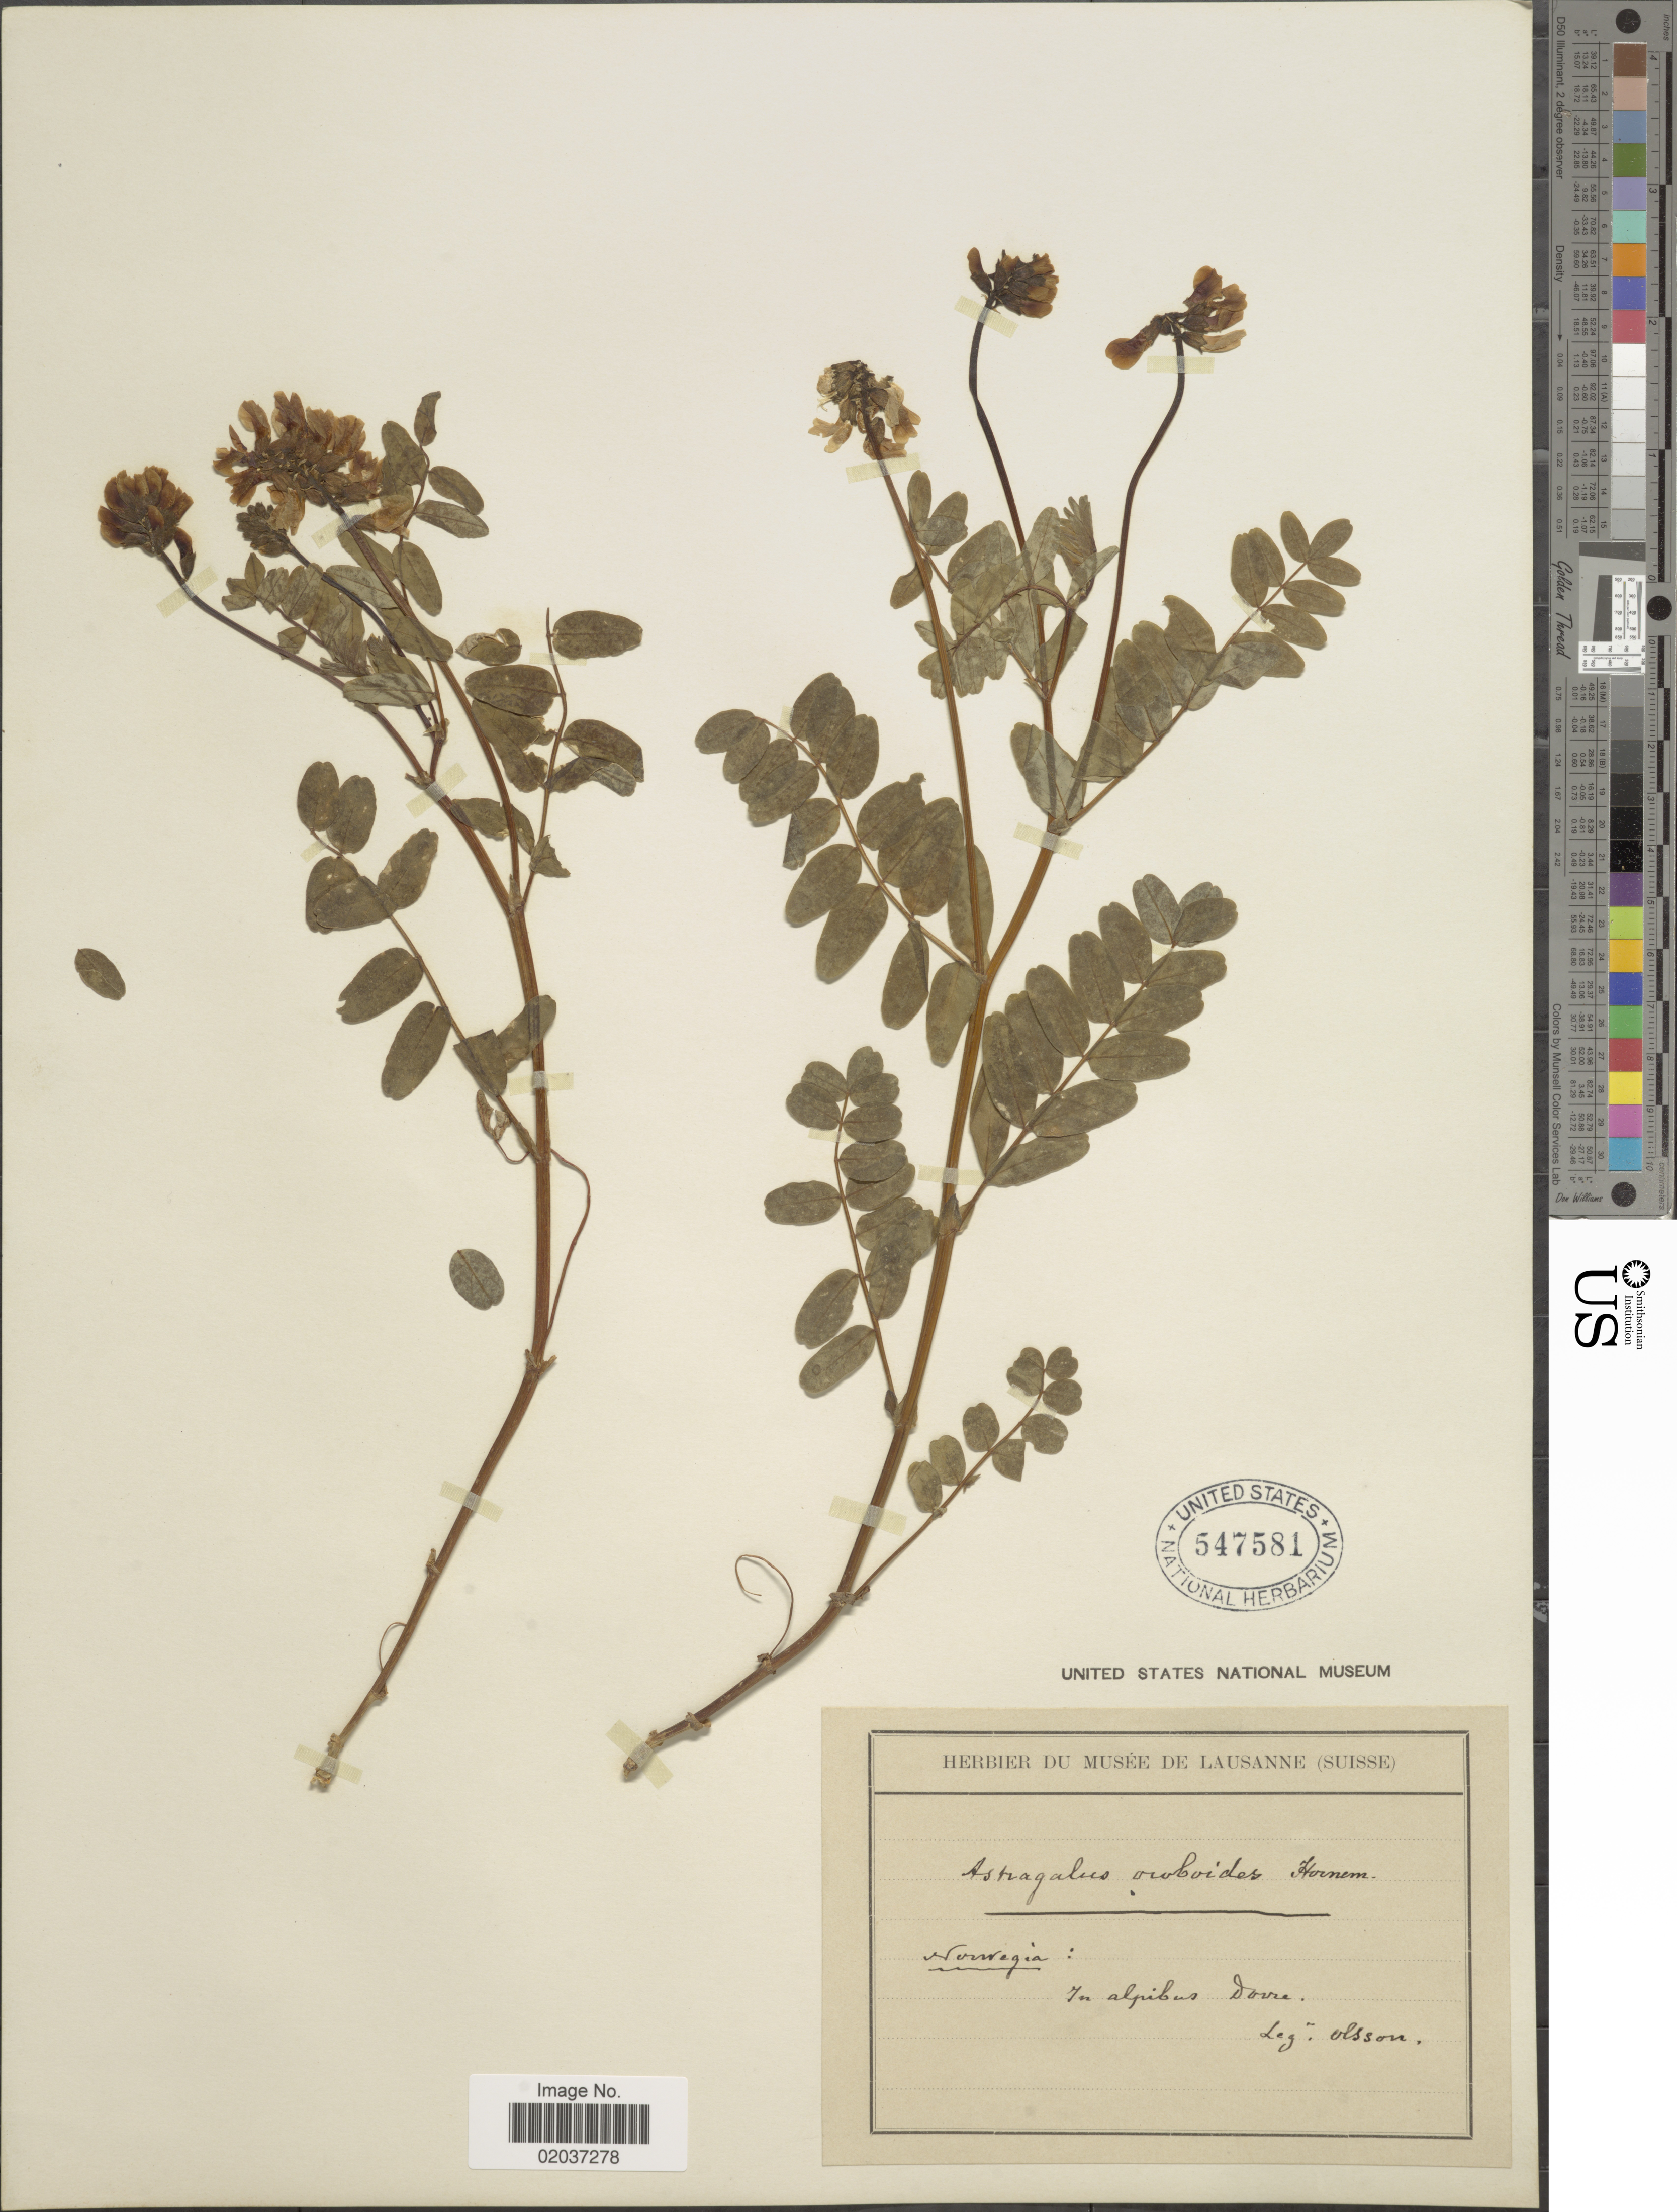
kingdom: Plantae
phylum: Tracheophyta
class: Magnoliopsida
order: Fabales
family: Fabaceae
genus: Astragalus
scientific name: Astragalus oroboides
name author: Hornem.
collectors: Olsson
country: Norway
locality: Norvegia: In alpibus Dovre.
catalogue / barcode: US 547581